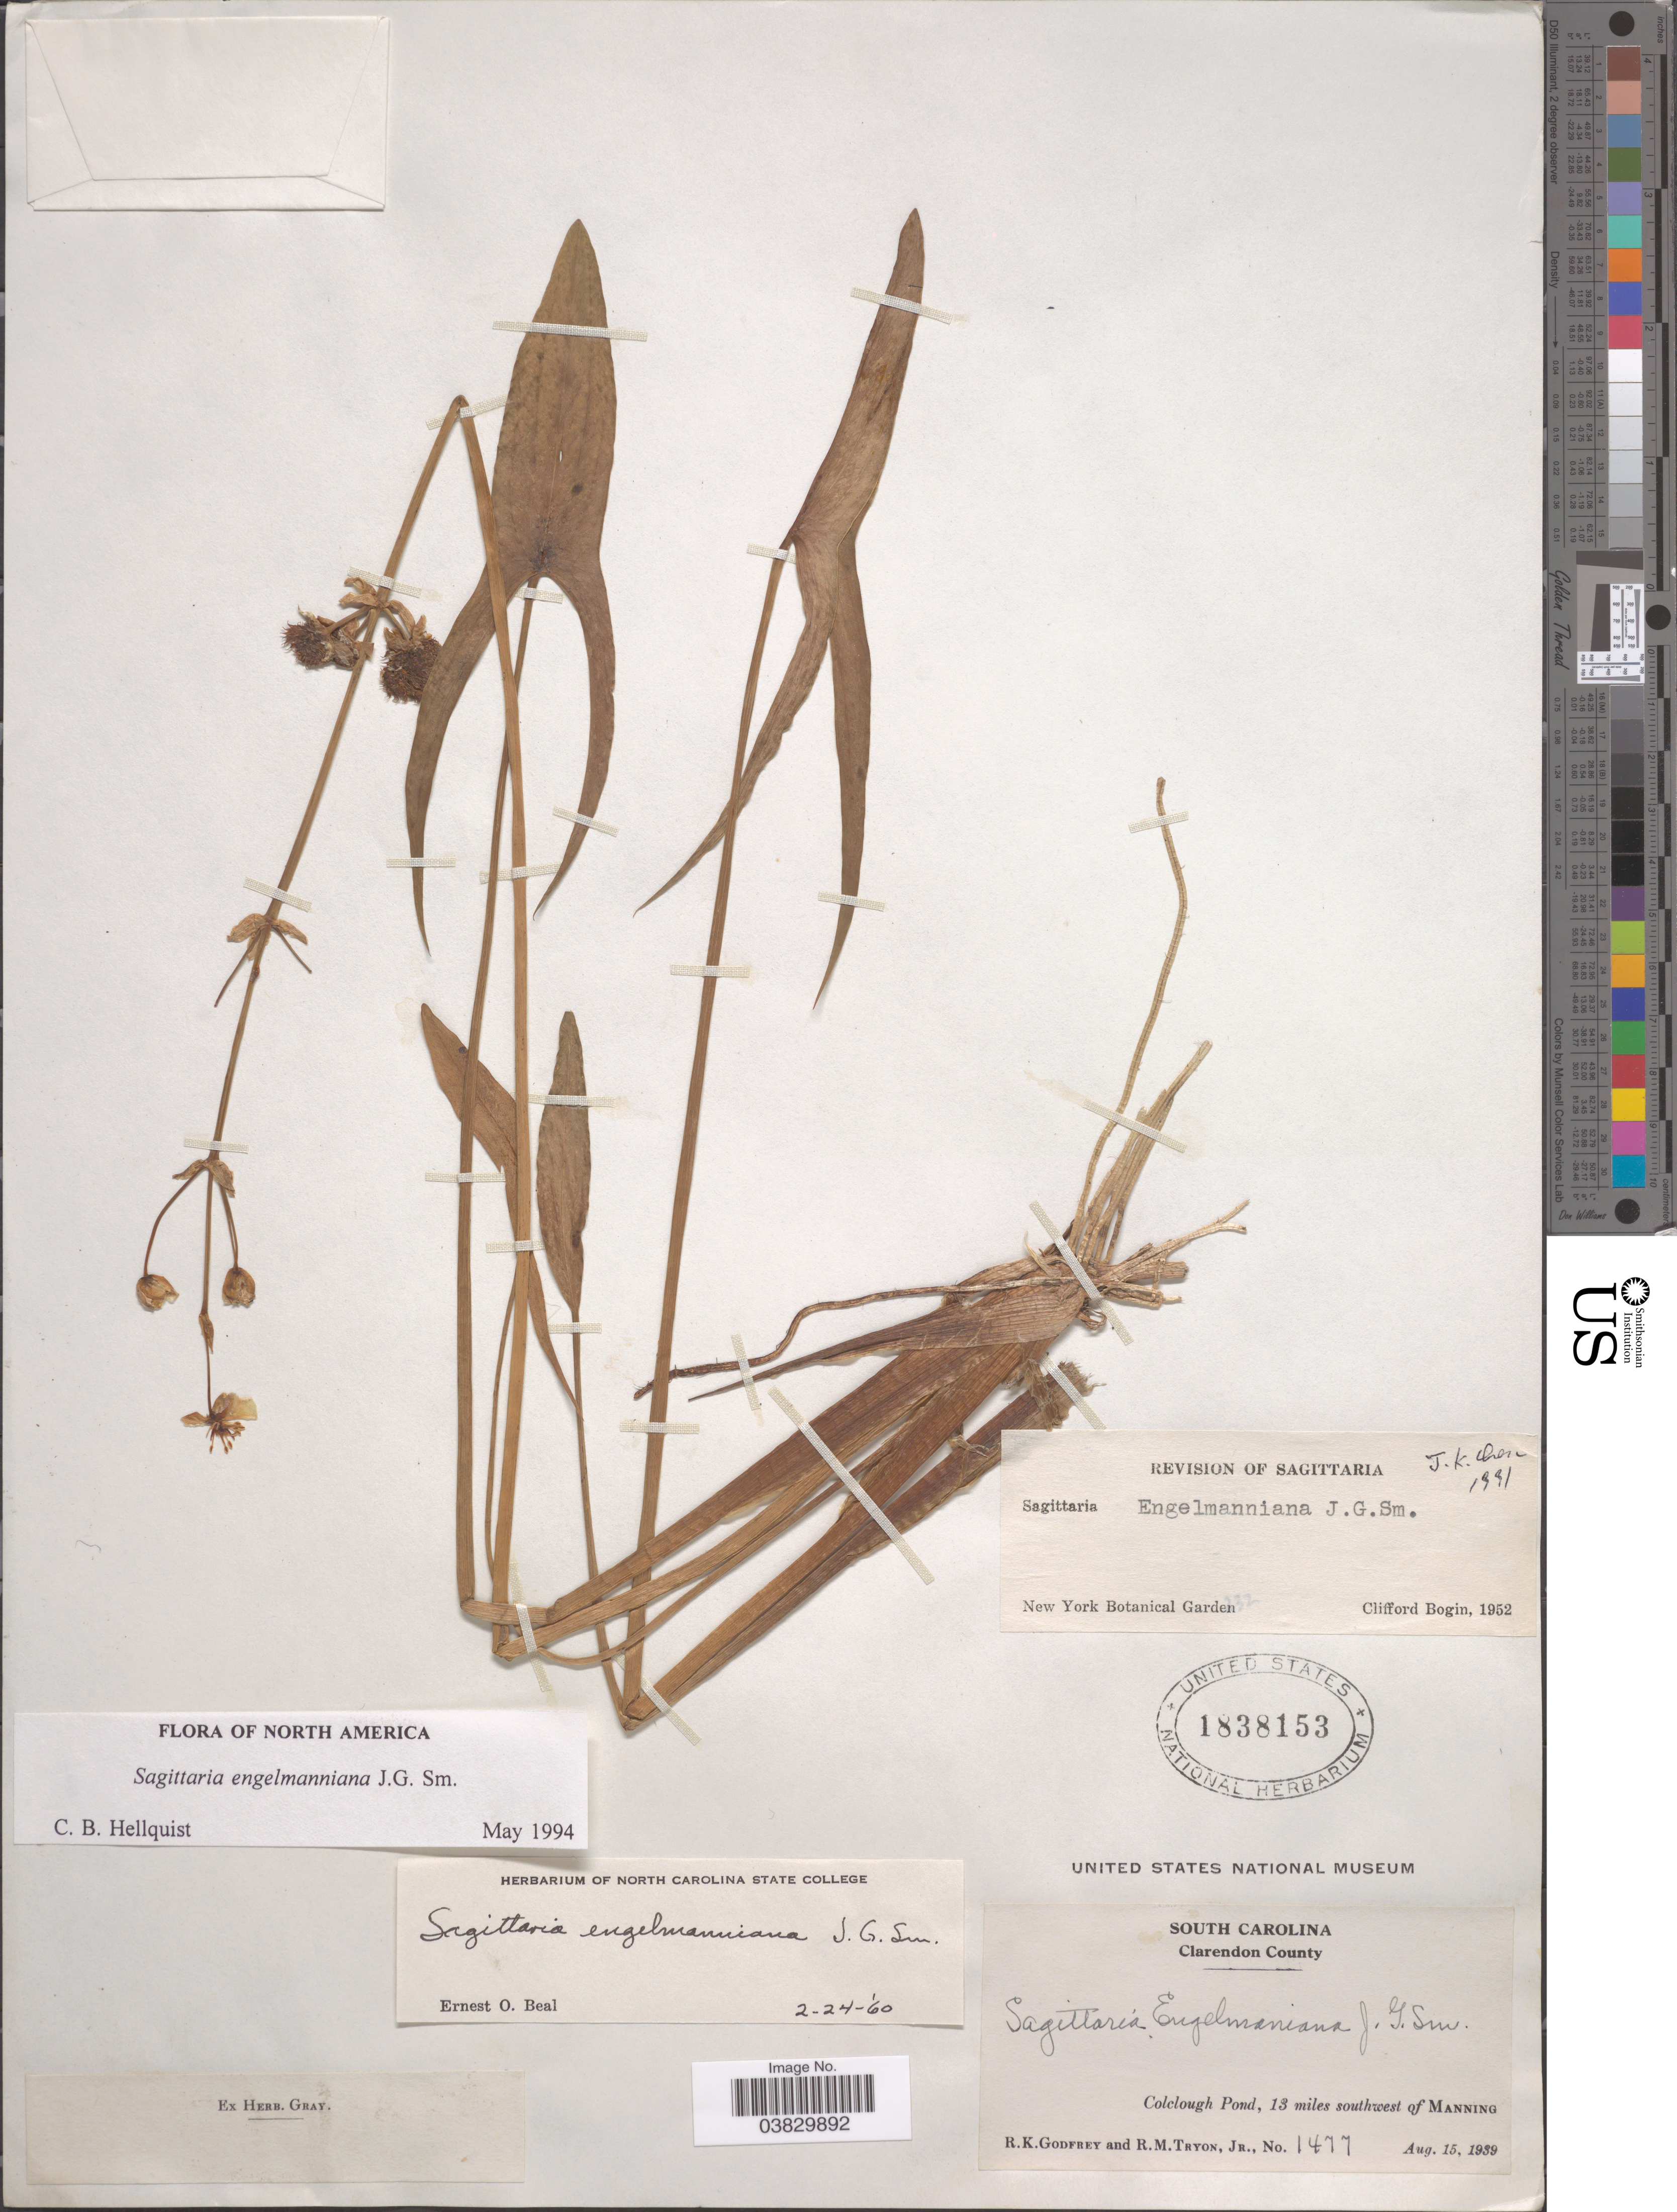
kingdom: Plantae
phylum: Tracheophyta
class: Liliopsida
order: Alismatales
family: Alismataceae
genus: Sagittaria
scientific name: Sagittaria engelmanniana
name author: J.G. Sm.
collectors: R. K. Godfrey & R. Tryon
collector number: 1477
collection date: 1939-08-15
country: United States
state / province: South Carolina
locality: Clarendon County. Colclough Pond, 13 miles southwest of Manning.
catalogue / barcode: US 1838153